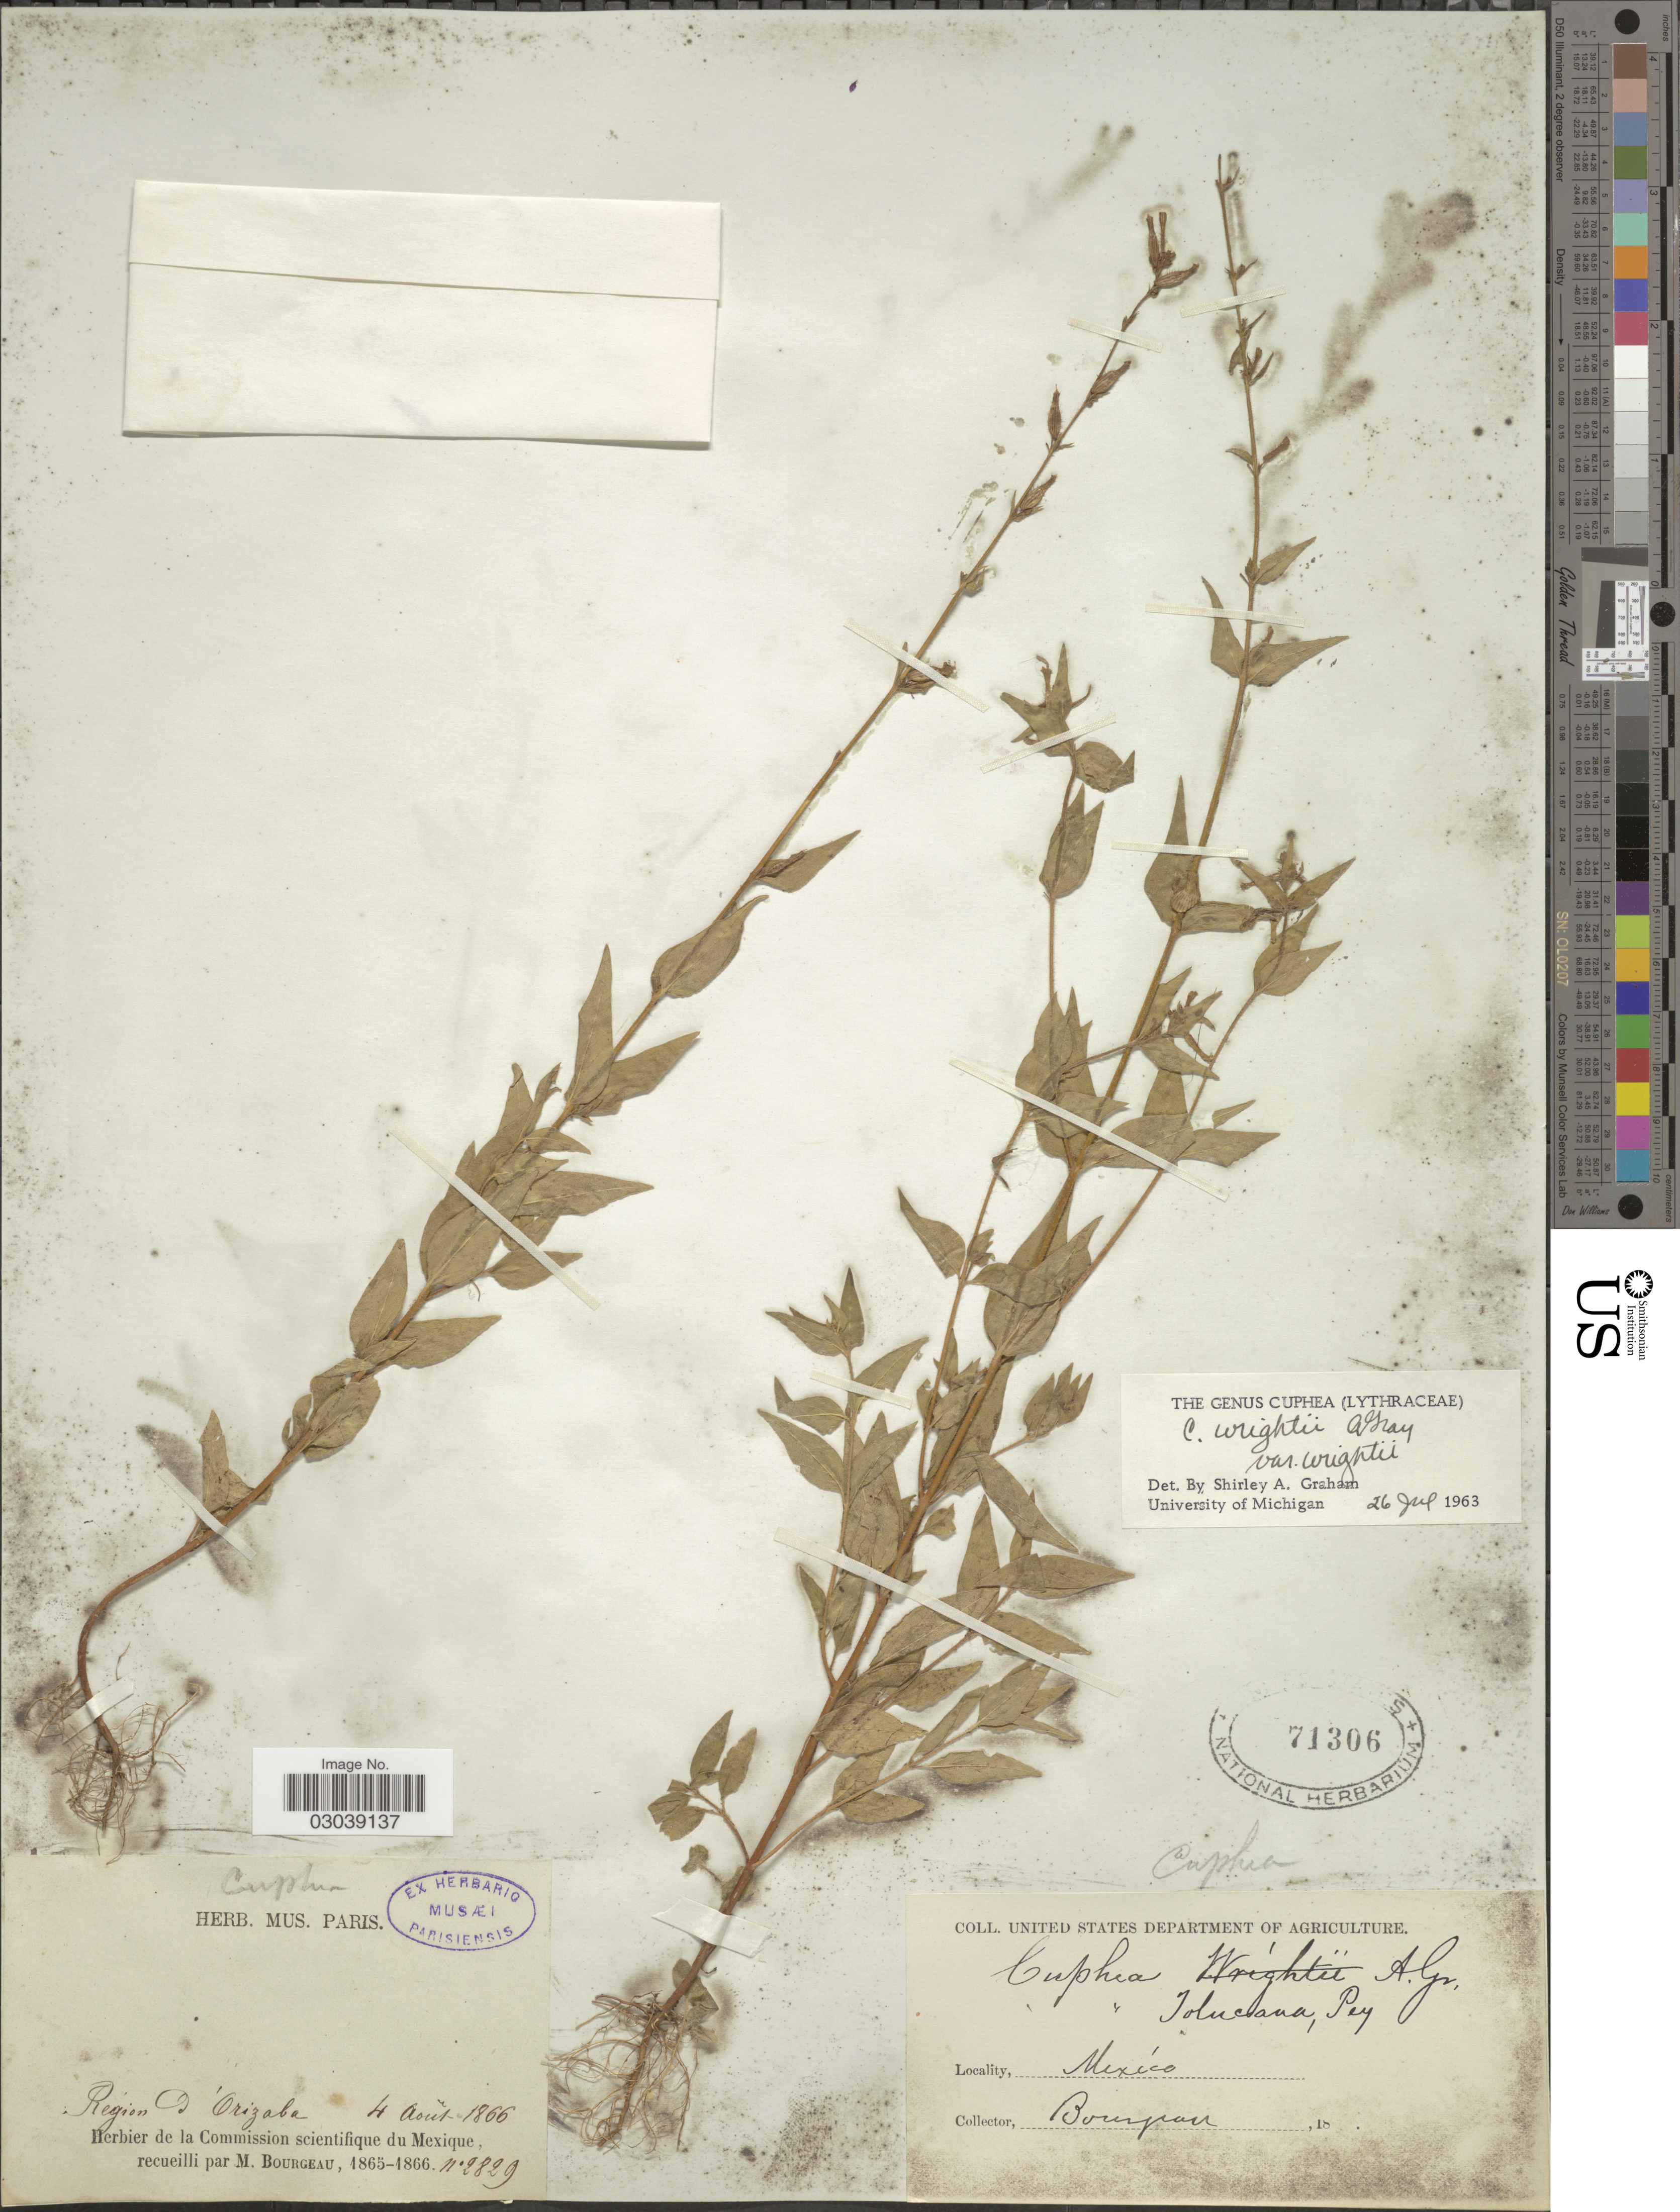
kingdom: Plantae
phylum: Tracheophyta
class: Magnoliopsida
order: Myrtales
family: Lythraceae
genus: Cuphea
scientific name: Cuphea wrightii var. wrightii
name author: A. Gray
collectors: M. Bourgeau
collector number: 2829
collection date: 1866-08-04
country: Mexico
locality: Region d'Orizaba.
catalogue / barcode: US 71306